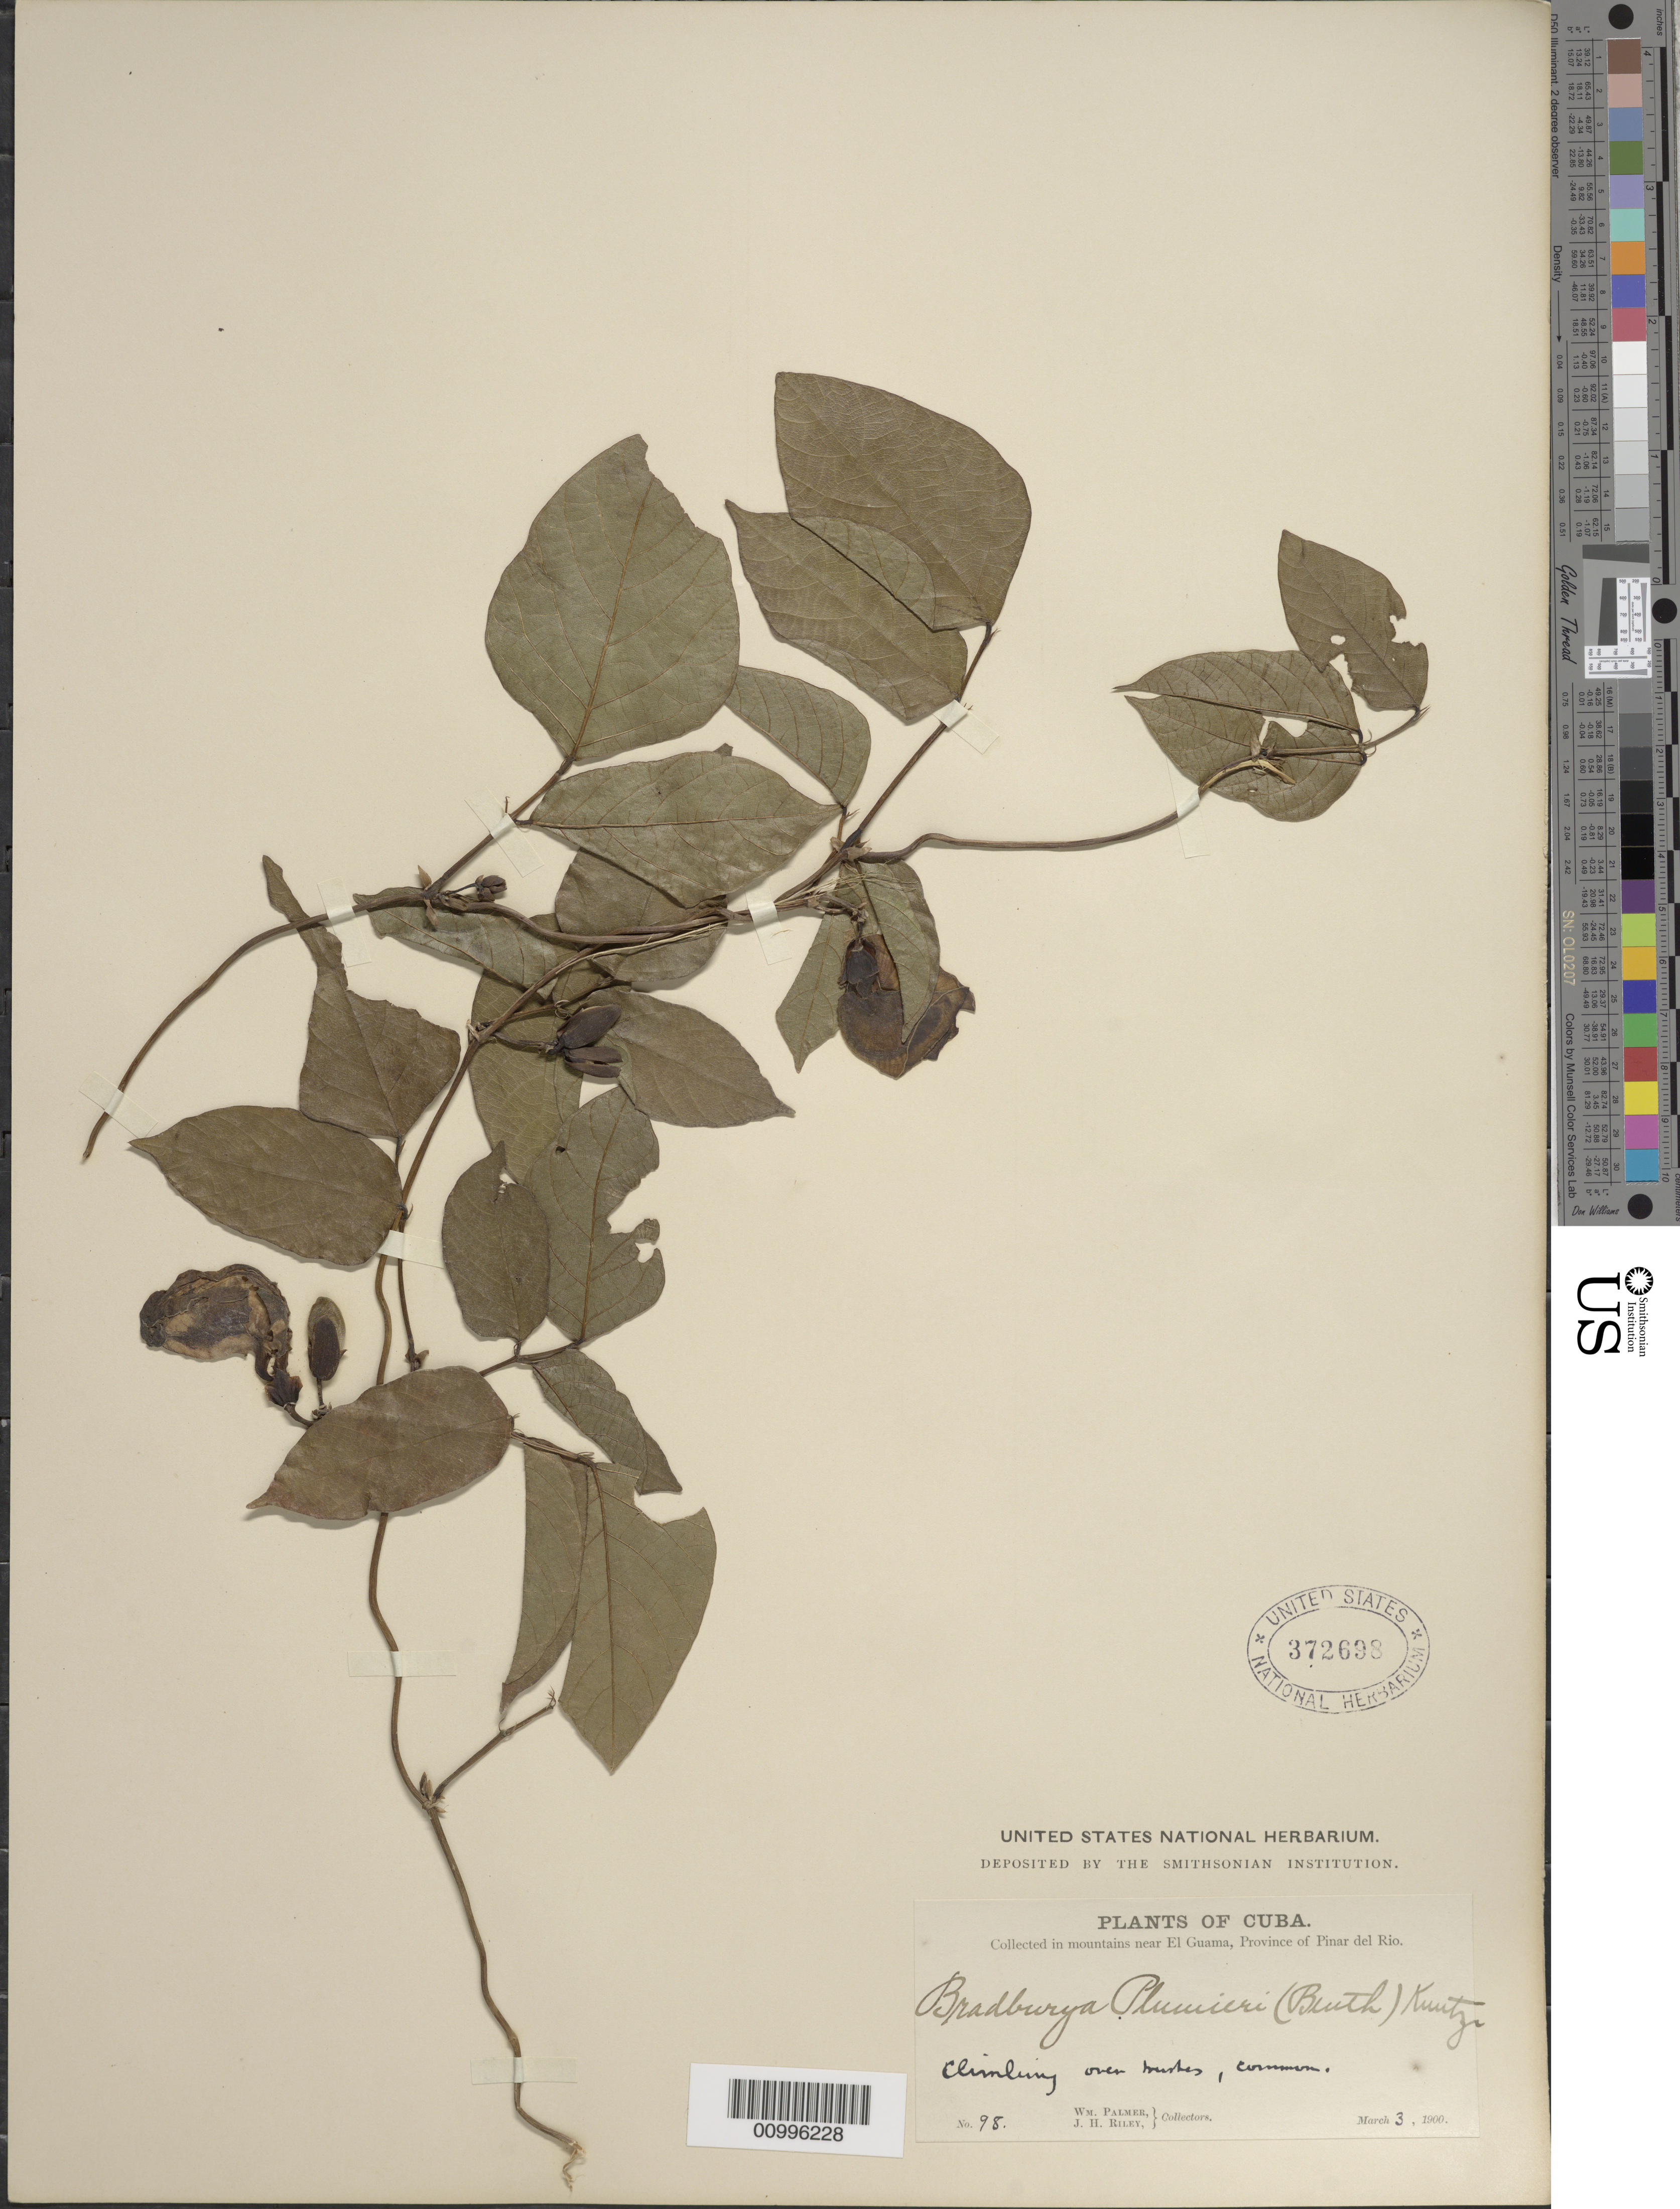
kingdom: Plantae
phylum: Tracheophyta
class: Magnoliopsida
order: Fabales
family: Fabaceae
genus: Centrosema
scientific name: Centrosema plumieri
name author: (Turpin ex Pers.) Benth.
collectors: W. Palmer & J. H. Riley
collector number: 98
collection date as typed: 03 Mar 1900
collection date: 1900-03-03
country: Cuba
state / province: Pinar del Rio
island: Cuba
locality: Pinar del Rio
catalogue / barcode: US 372698